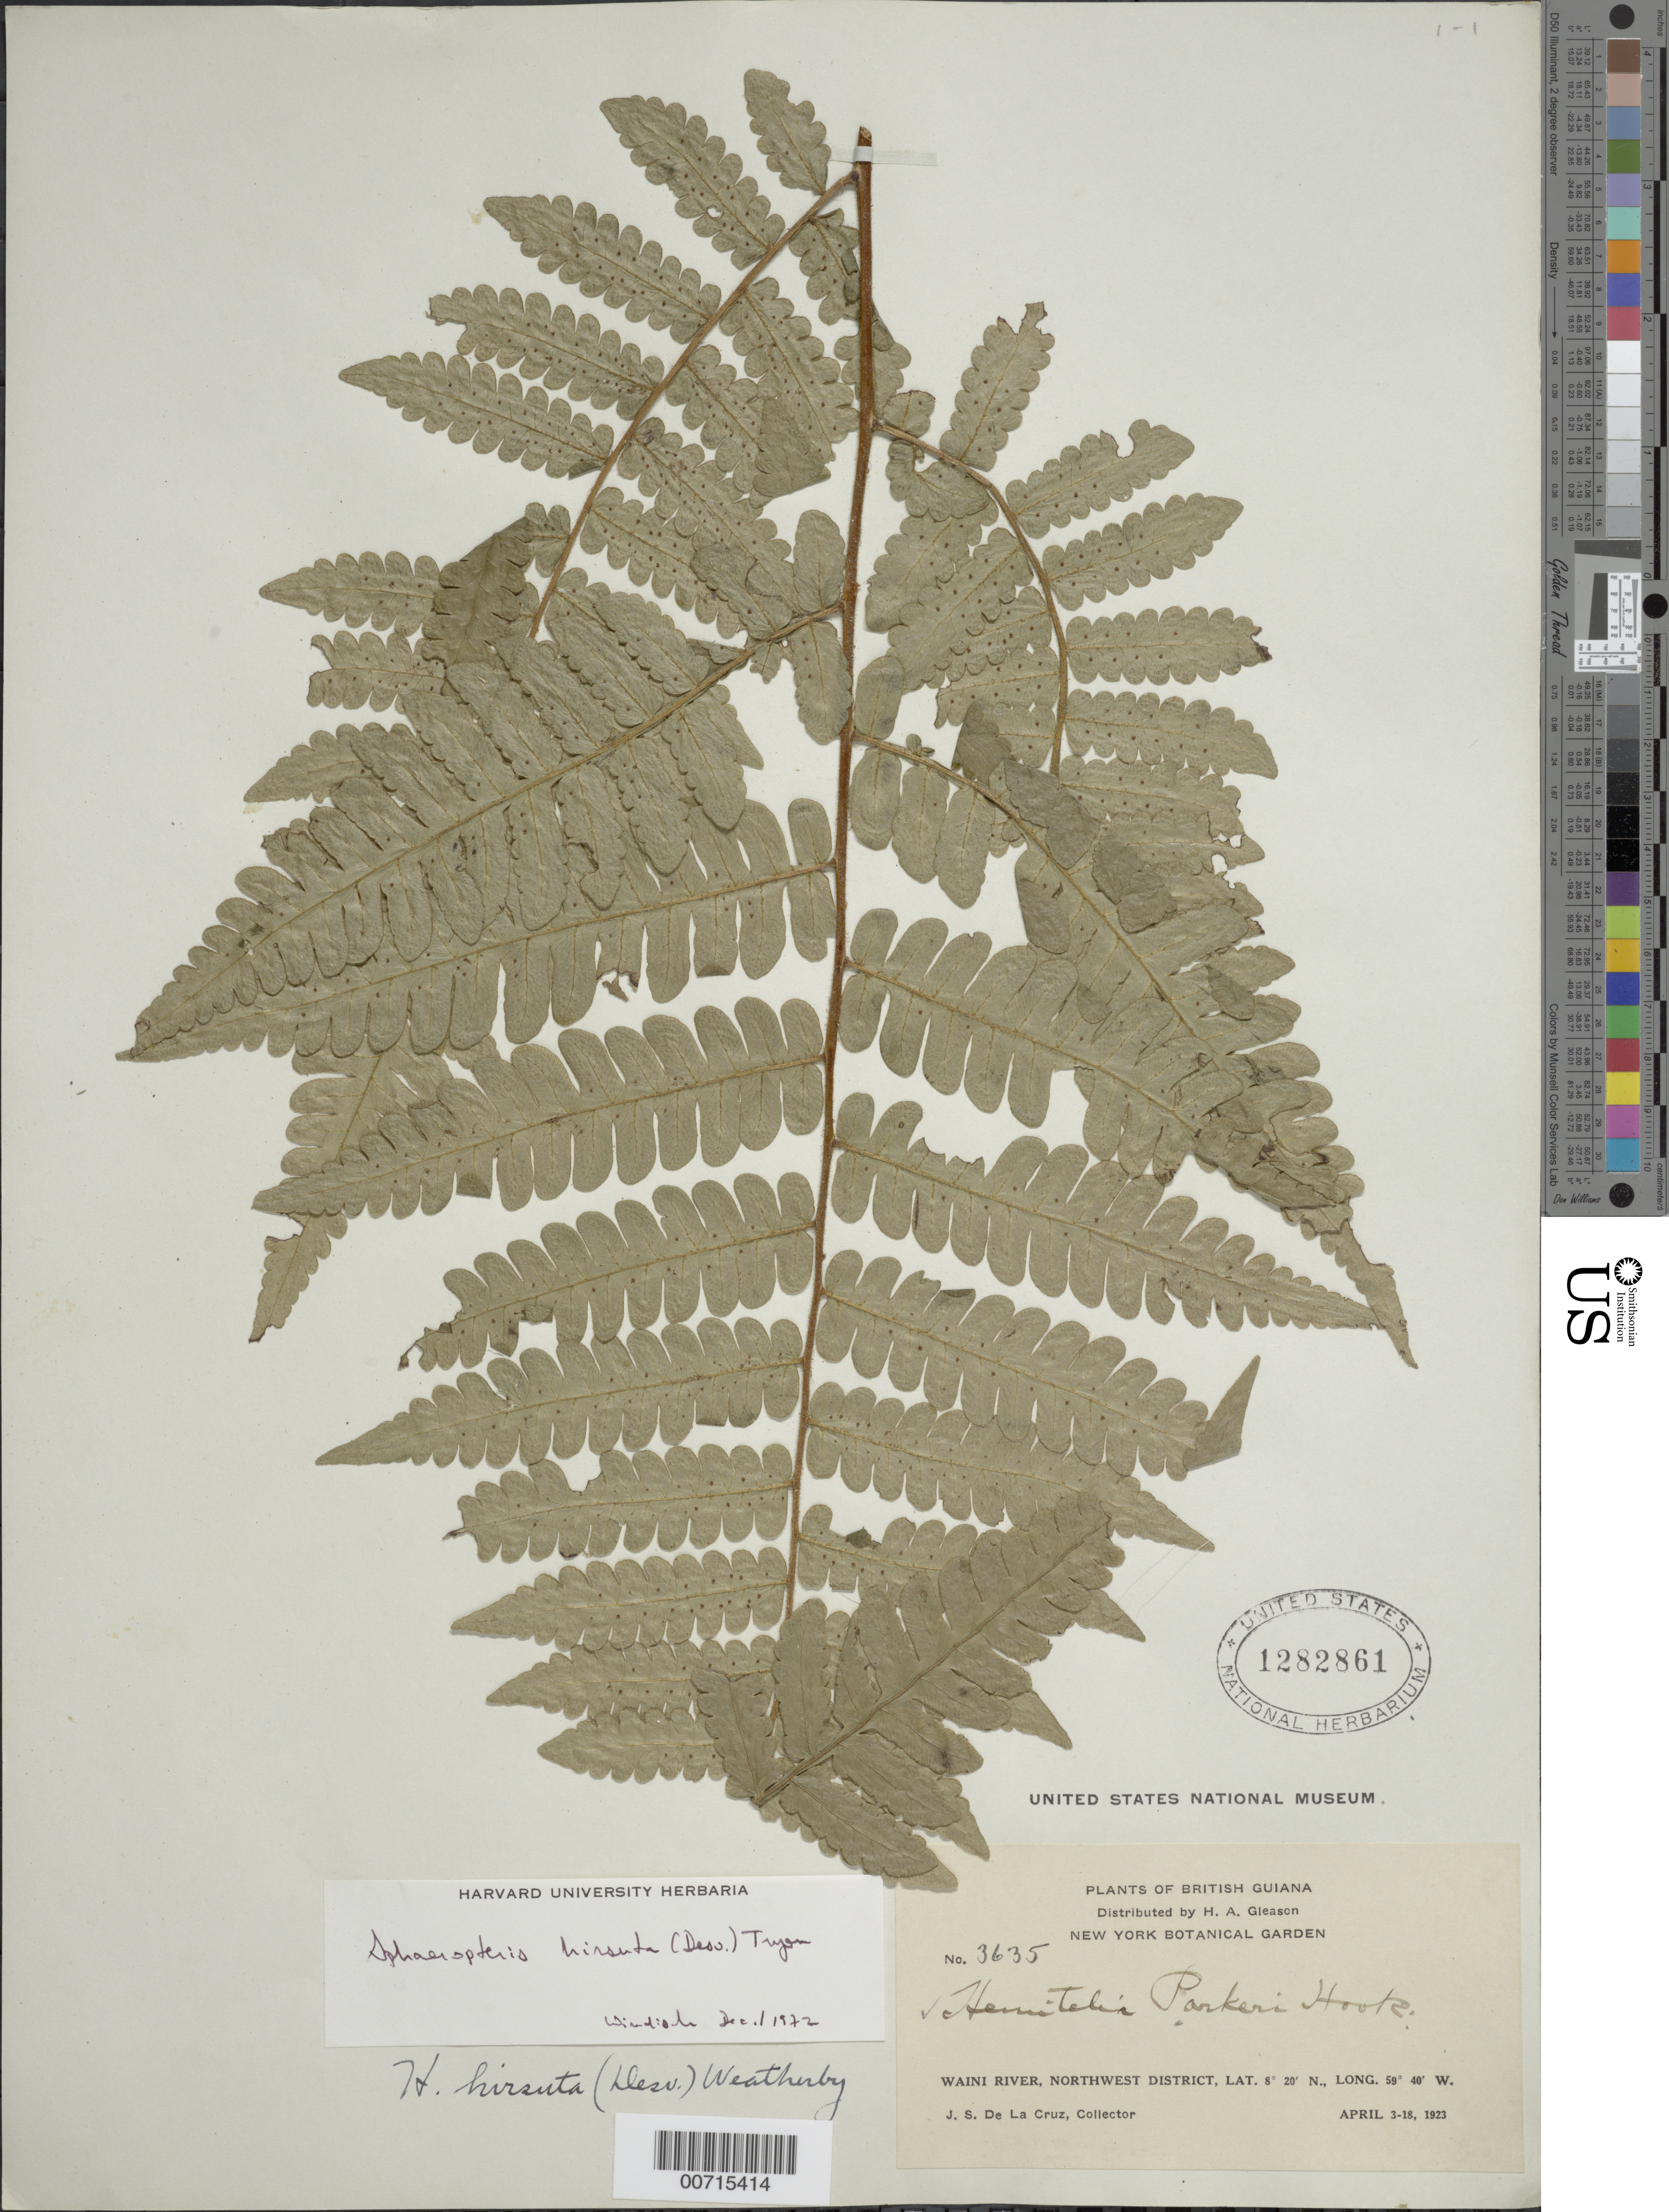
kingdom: Plantae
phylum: Tracheophyta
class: Polypodiopsida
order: Cyatheales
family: Cyatheaceae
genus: Cyathea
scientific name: Cyathea surinamensis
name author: (Miq.) Domin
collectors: J. S. de la Cruz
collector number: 3635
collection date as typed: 3-Apr-23 to 18-Apr-23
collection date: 1923-04-03/1923-04-18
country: Guyana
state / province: Barima-Waini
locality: Waini R., NW District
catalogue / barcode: US 1282861